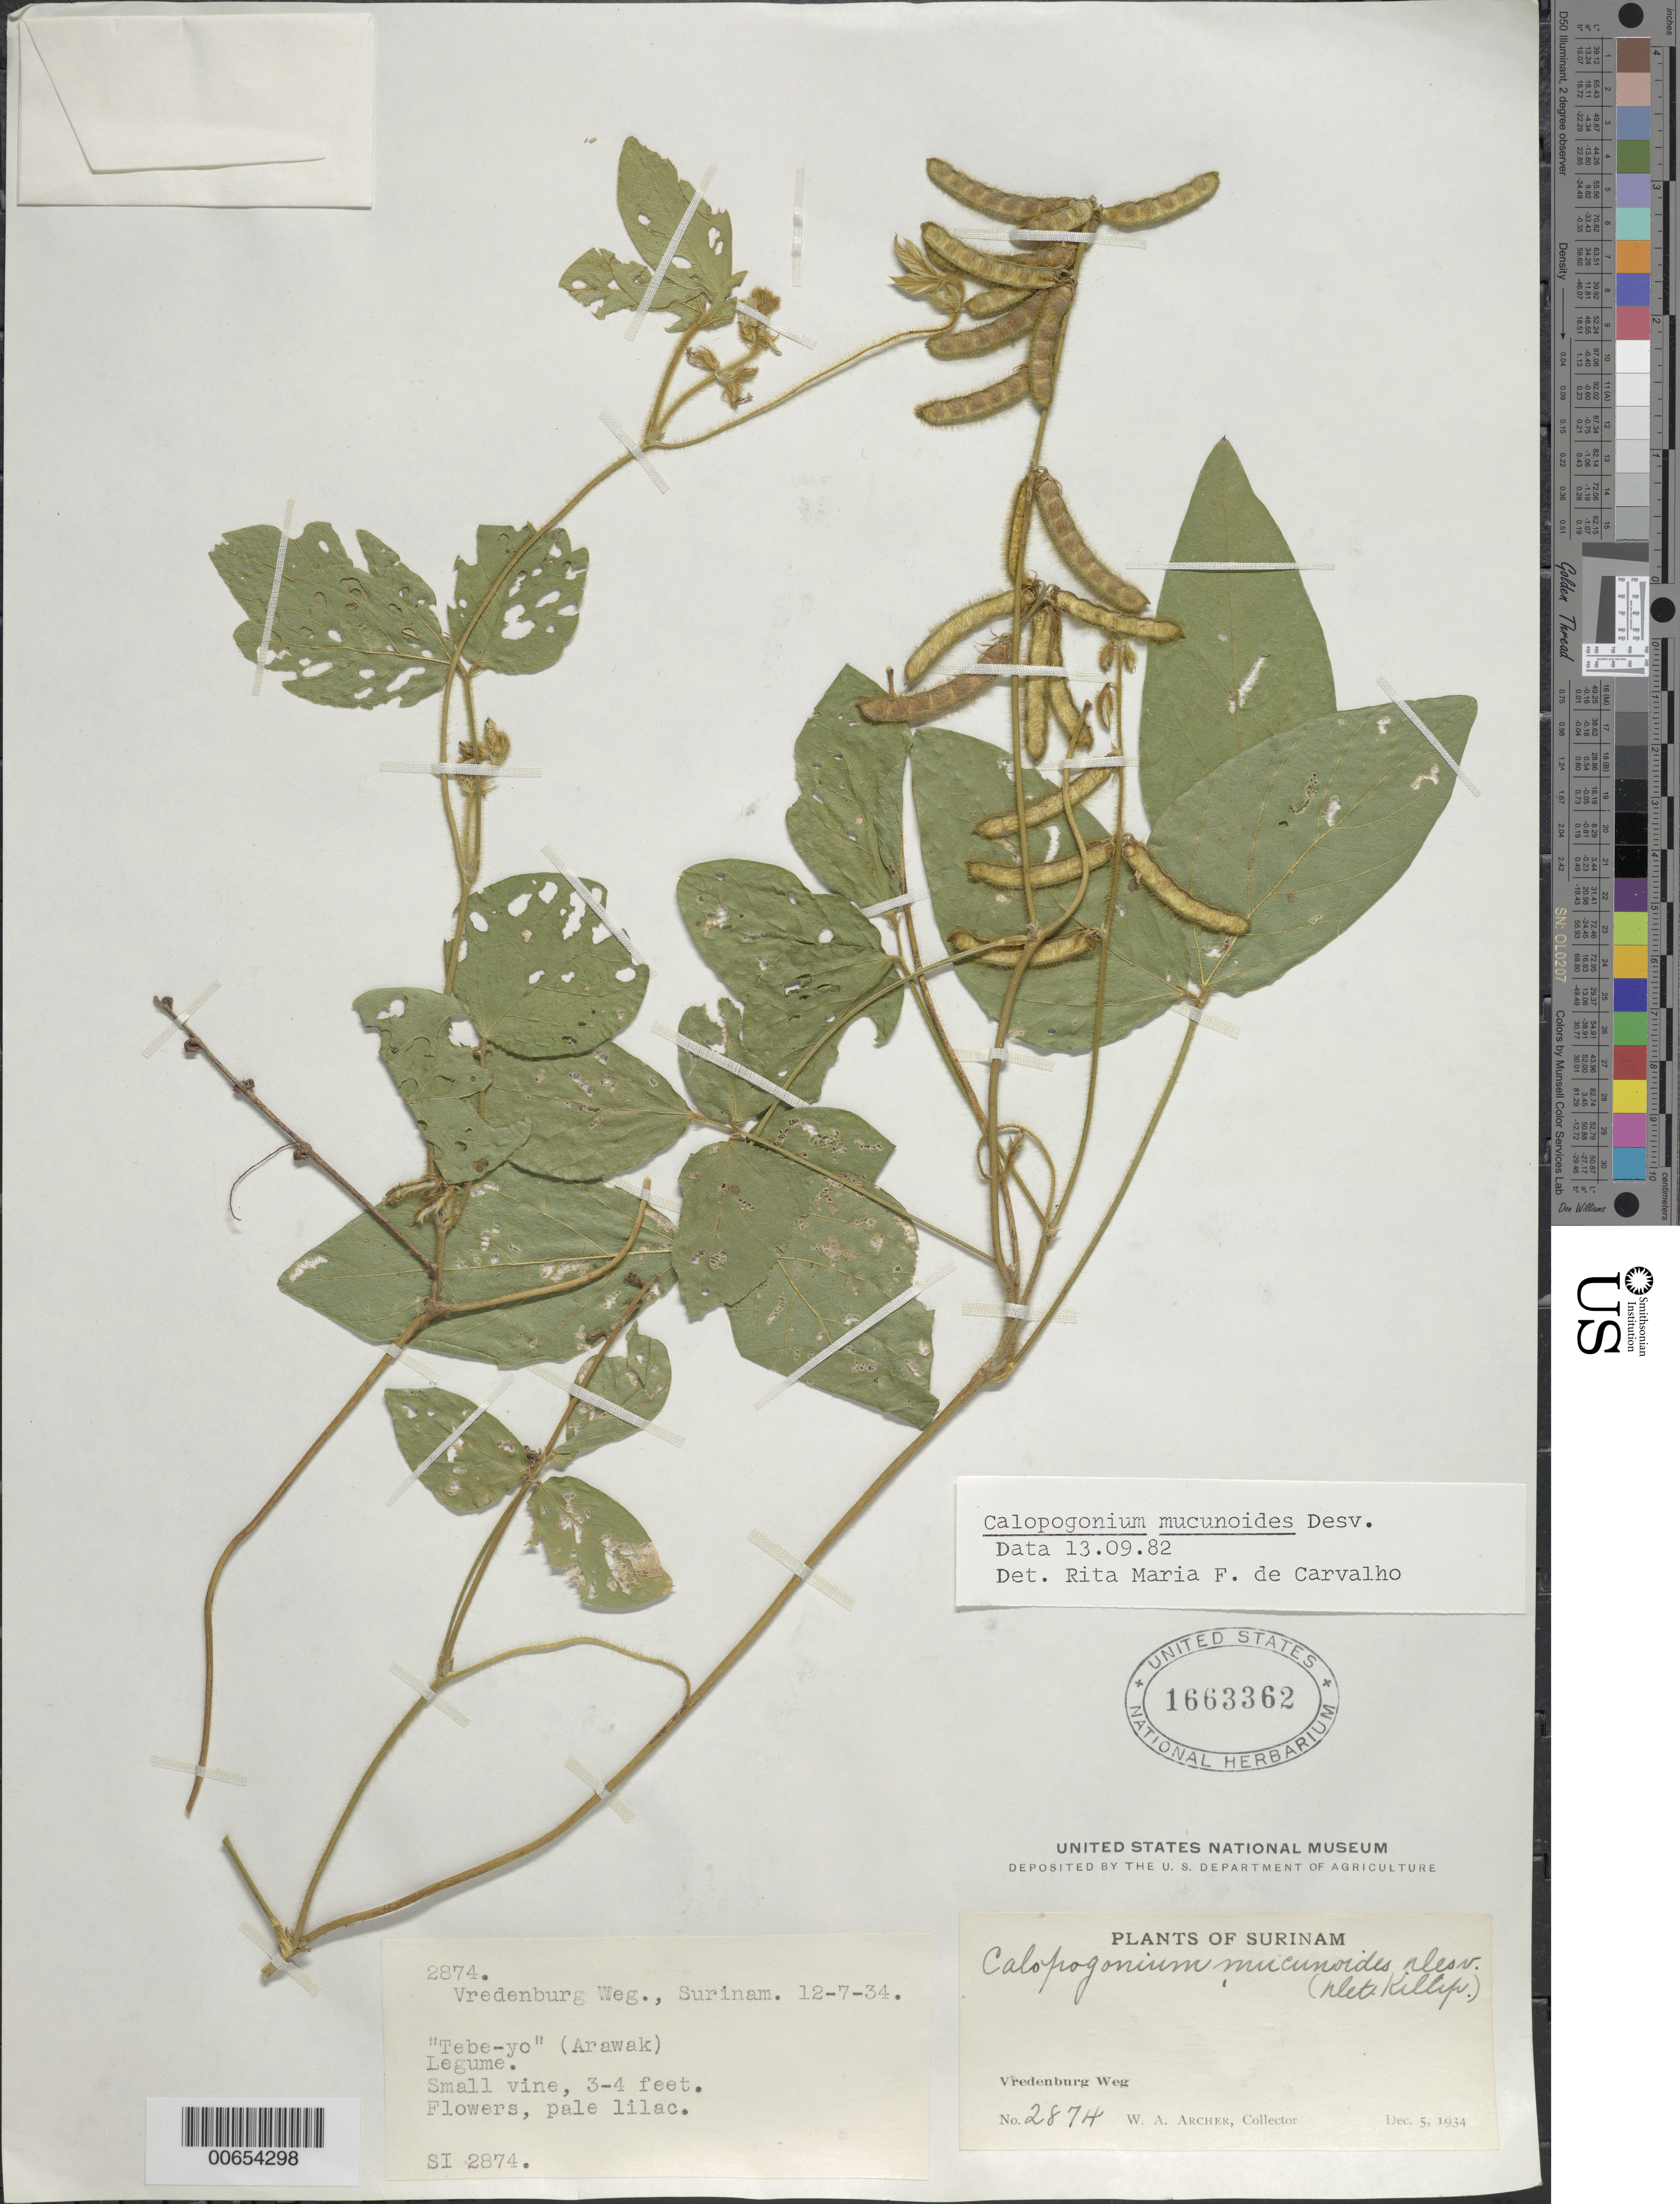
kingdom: Plantae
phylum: Tracheophyta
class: Magnoliopsida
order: Fabales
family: Fabaceae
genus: Calopogonium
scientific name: Calopogonium mucunoides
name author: Desv.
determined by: Carvalho, R. M.F. de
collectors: W. A. Archer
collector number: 2874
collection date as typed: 5-Dec-34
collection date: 1934-12-05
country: Suriname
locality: Vredenburg Weg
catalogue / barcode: US 1663362